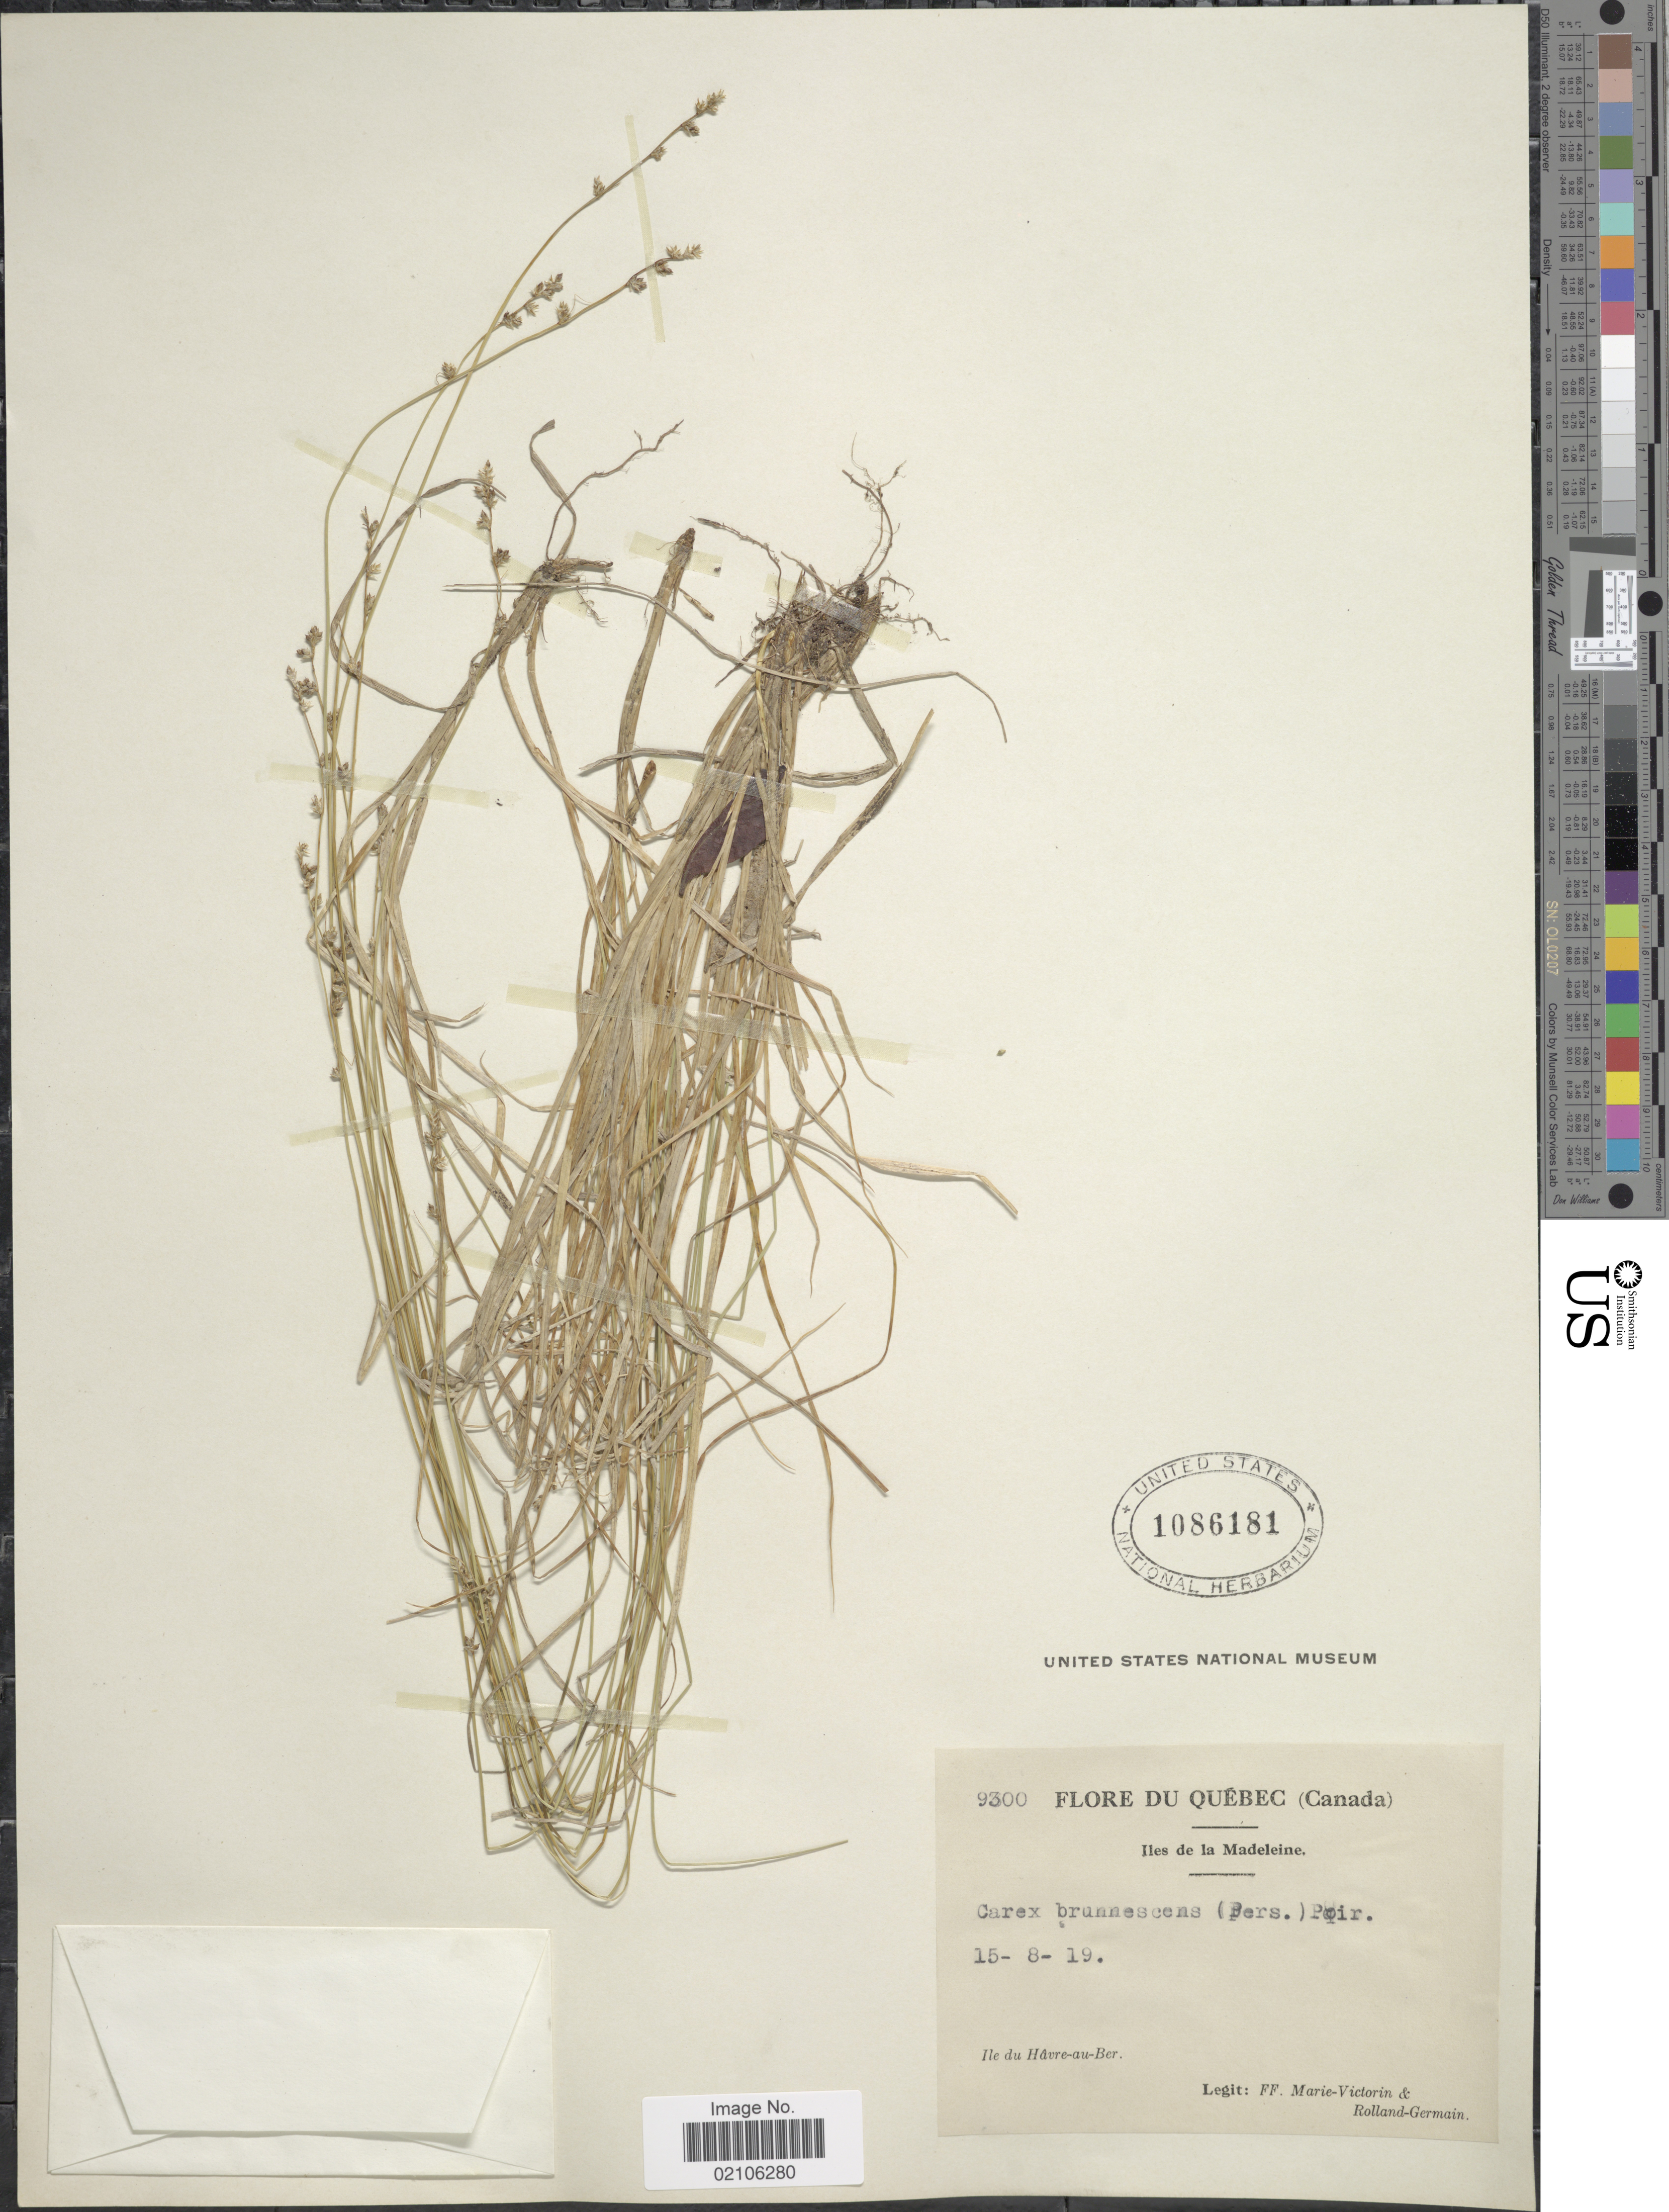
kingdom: Plantae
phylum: Tracheophyta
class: Liliopsida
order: Poales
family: Cyperaceae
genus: Carex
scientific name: Carex brunnescens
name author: (Pers.) Poir.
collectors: F. Marie-Victorin & Rolland-Germain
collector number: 9300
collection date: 1919-08-15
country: Canada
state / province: Quebec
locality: Iles de la Madeleine, Ile du Havre-au-Ber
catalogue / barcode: US 1086181